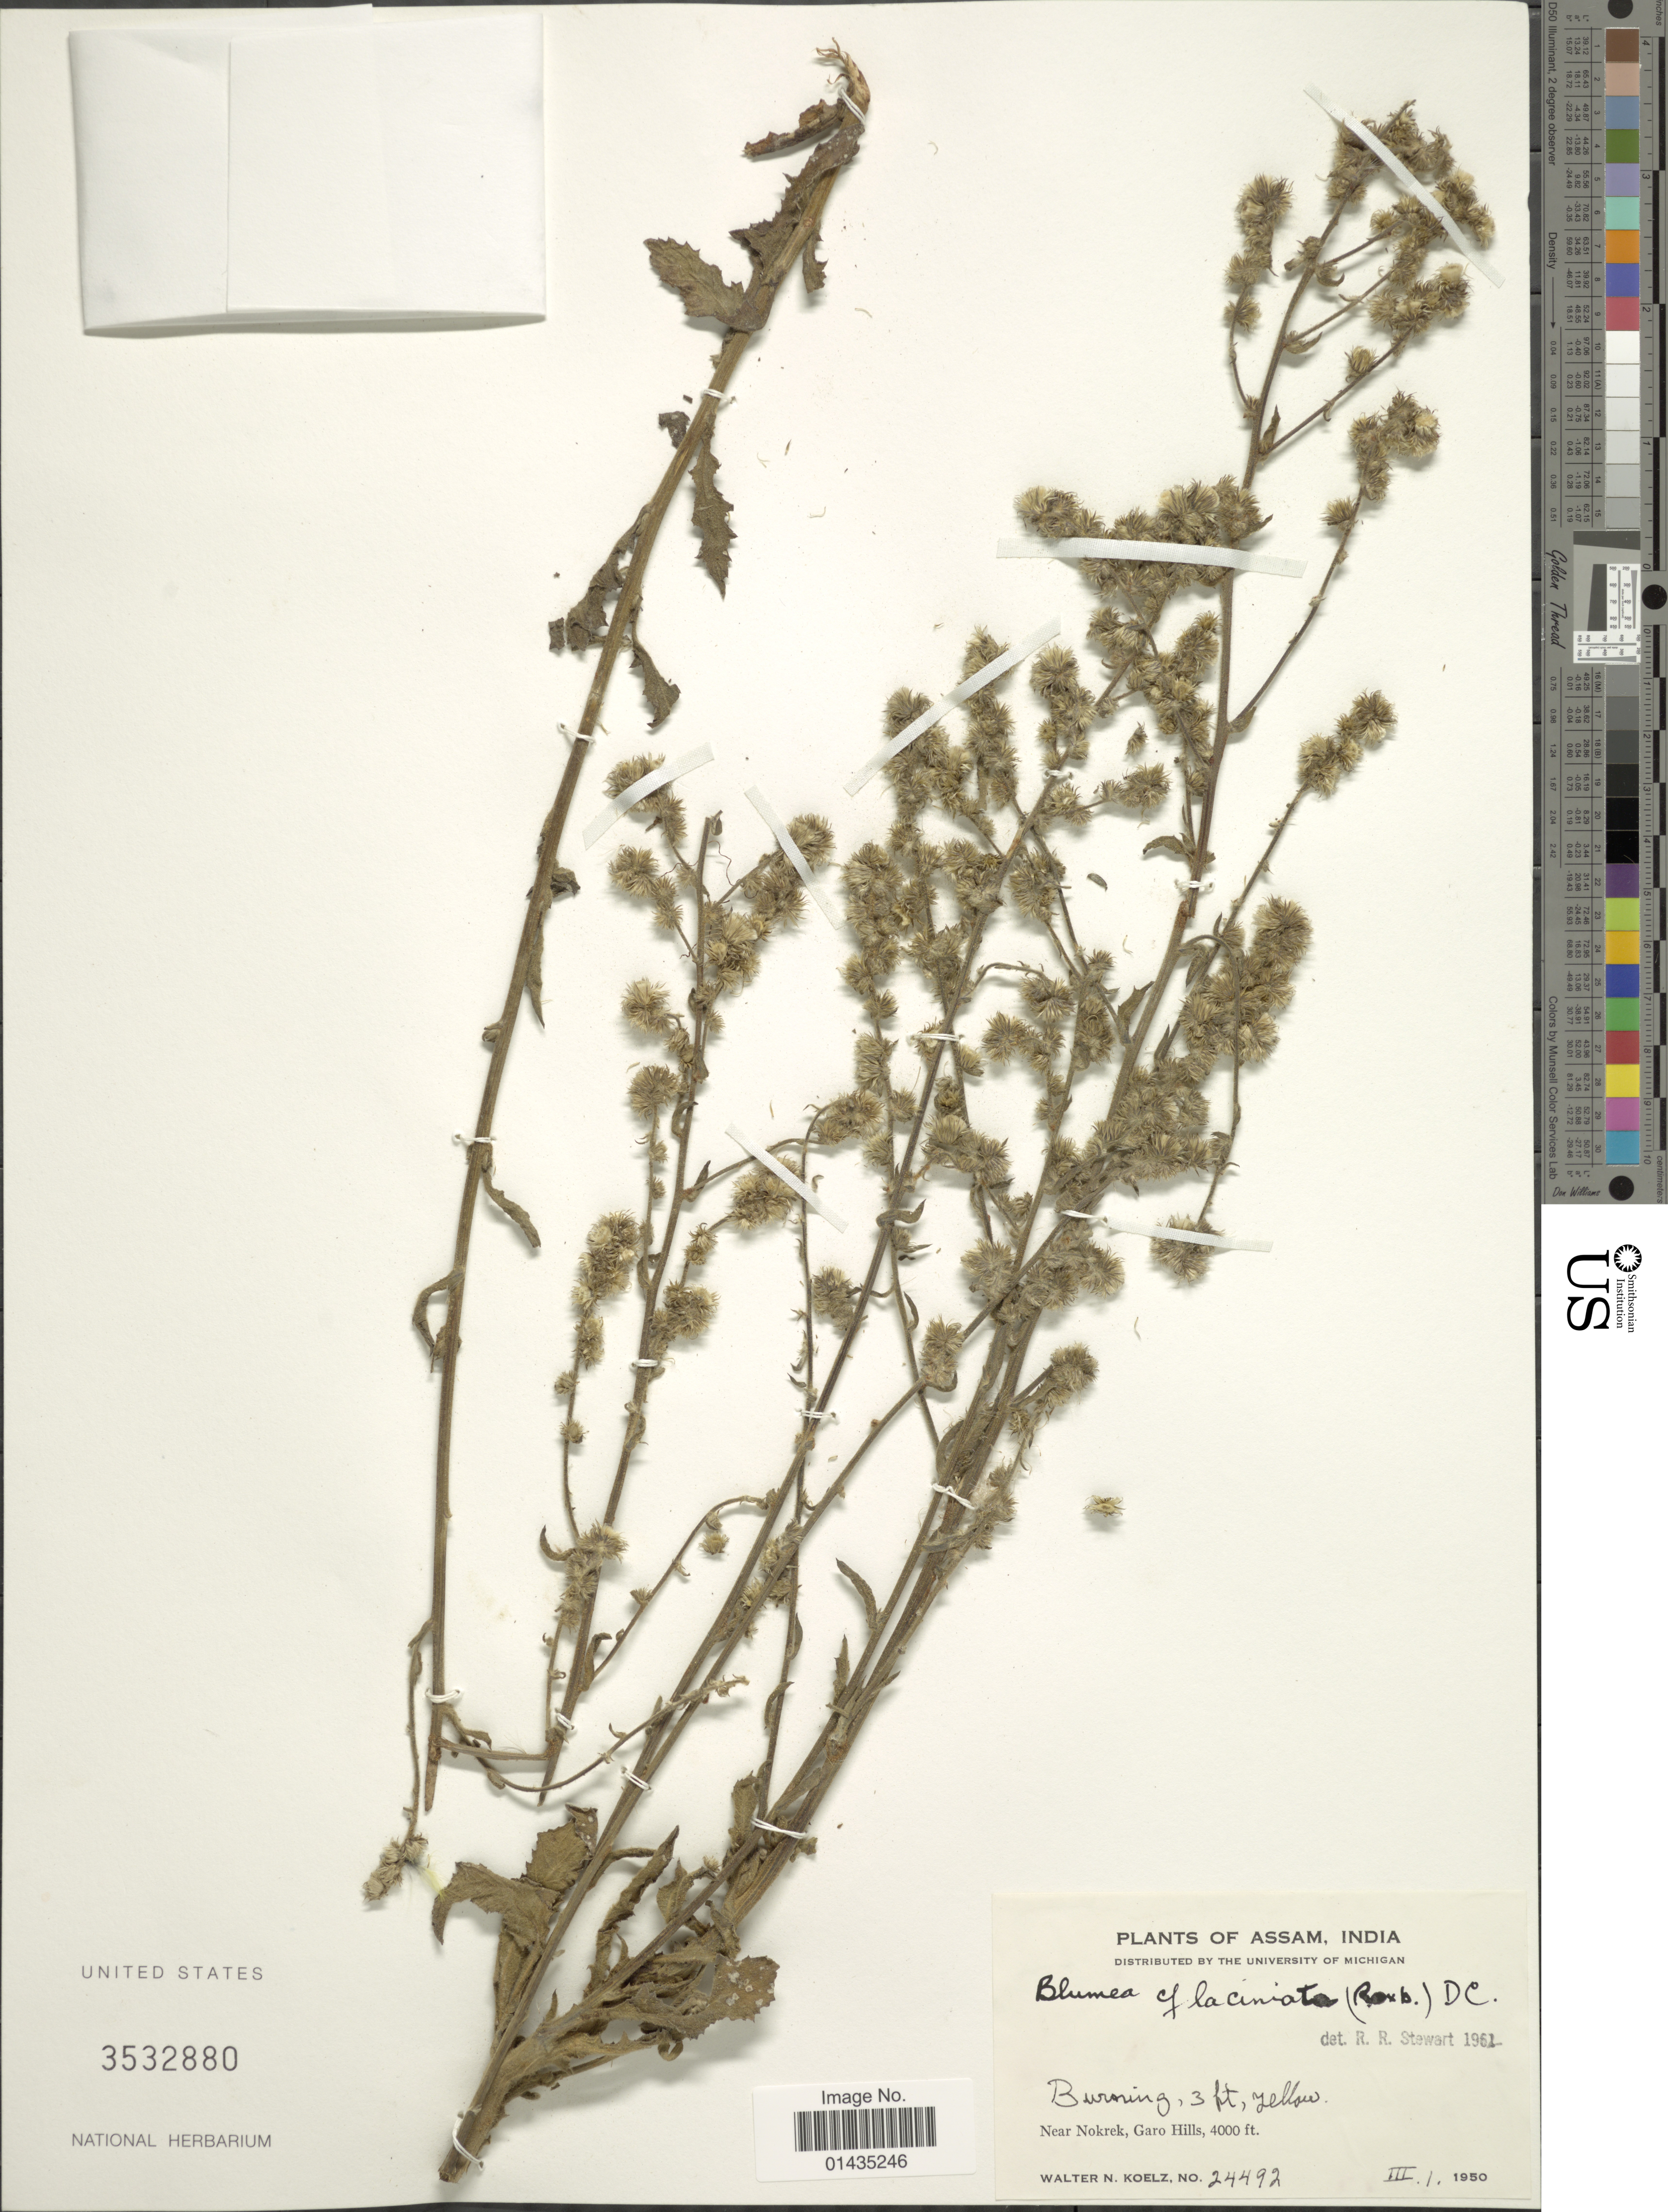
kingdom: Plantae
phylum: Tracheophyta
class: Magnoliopsida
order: Asterales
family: Asteraceae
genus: Blumea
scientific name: Blumea laciniata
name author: (Roxb.) DC.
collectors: W. N. Koelz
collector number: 24492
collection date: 1950-03-01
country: India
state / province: Meghalaya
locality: Near Nokrek, Garo Hills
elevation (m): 1219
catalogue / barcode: US 3532880